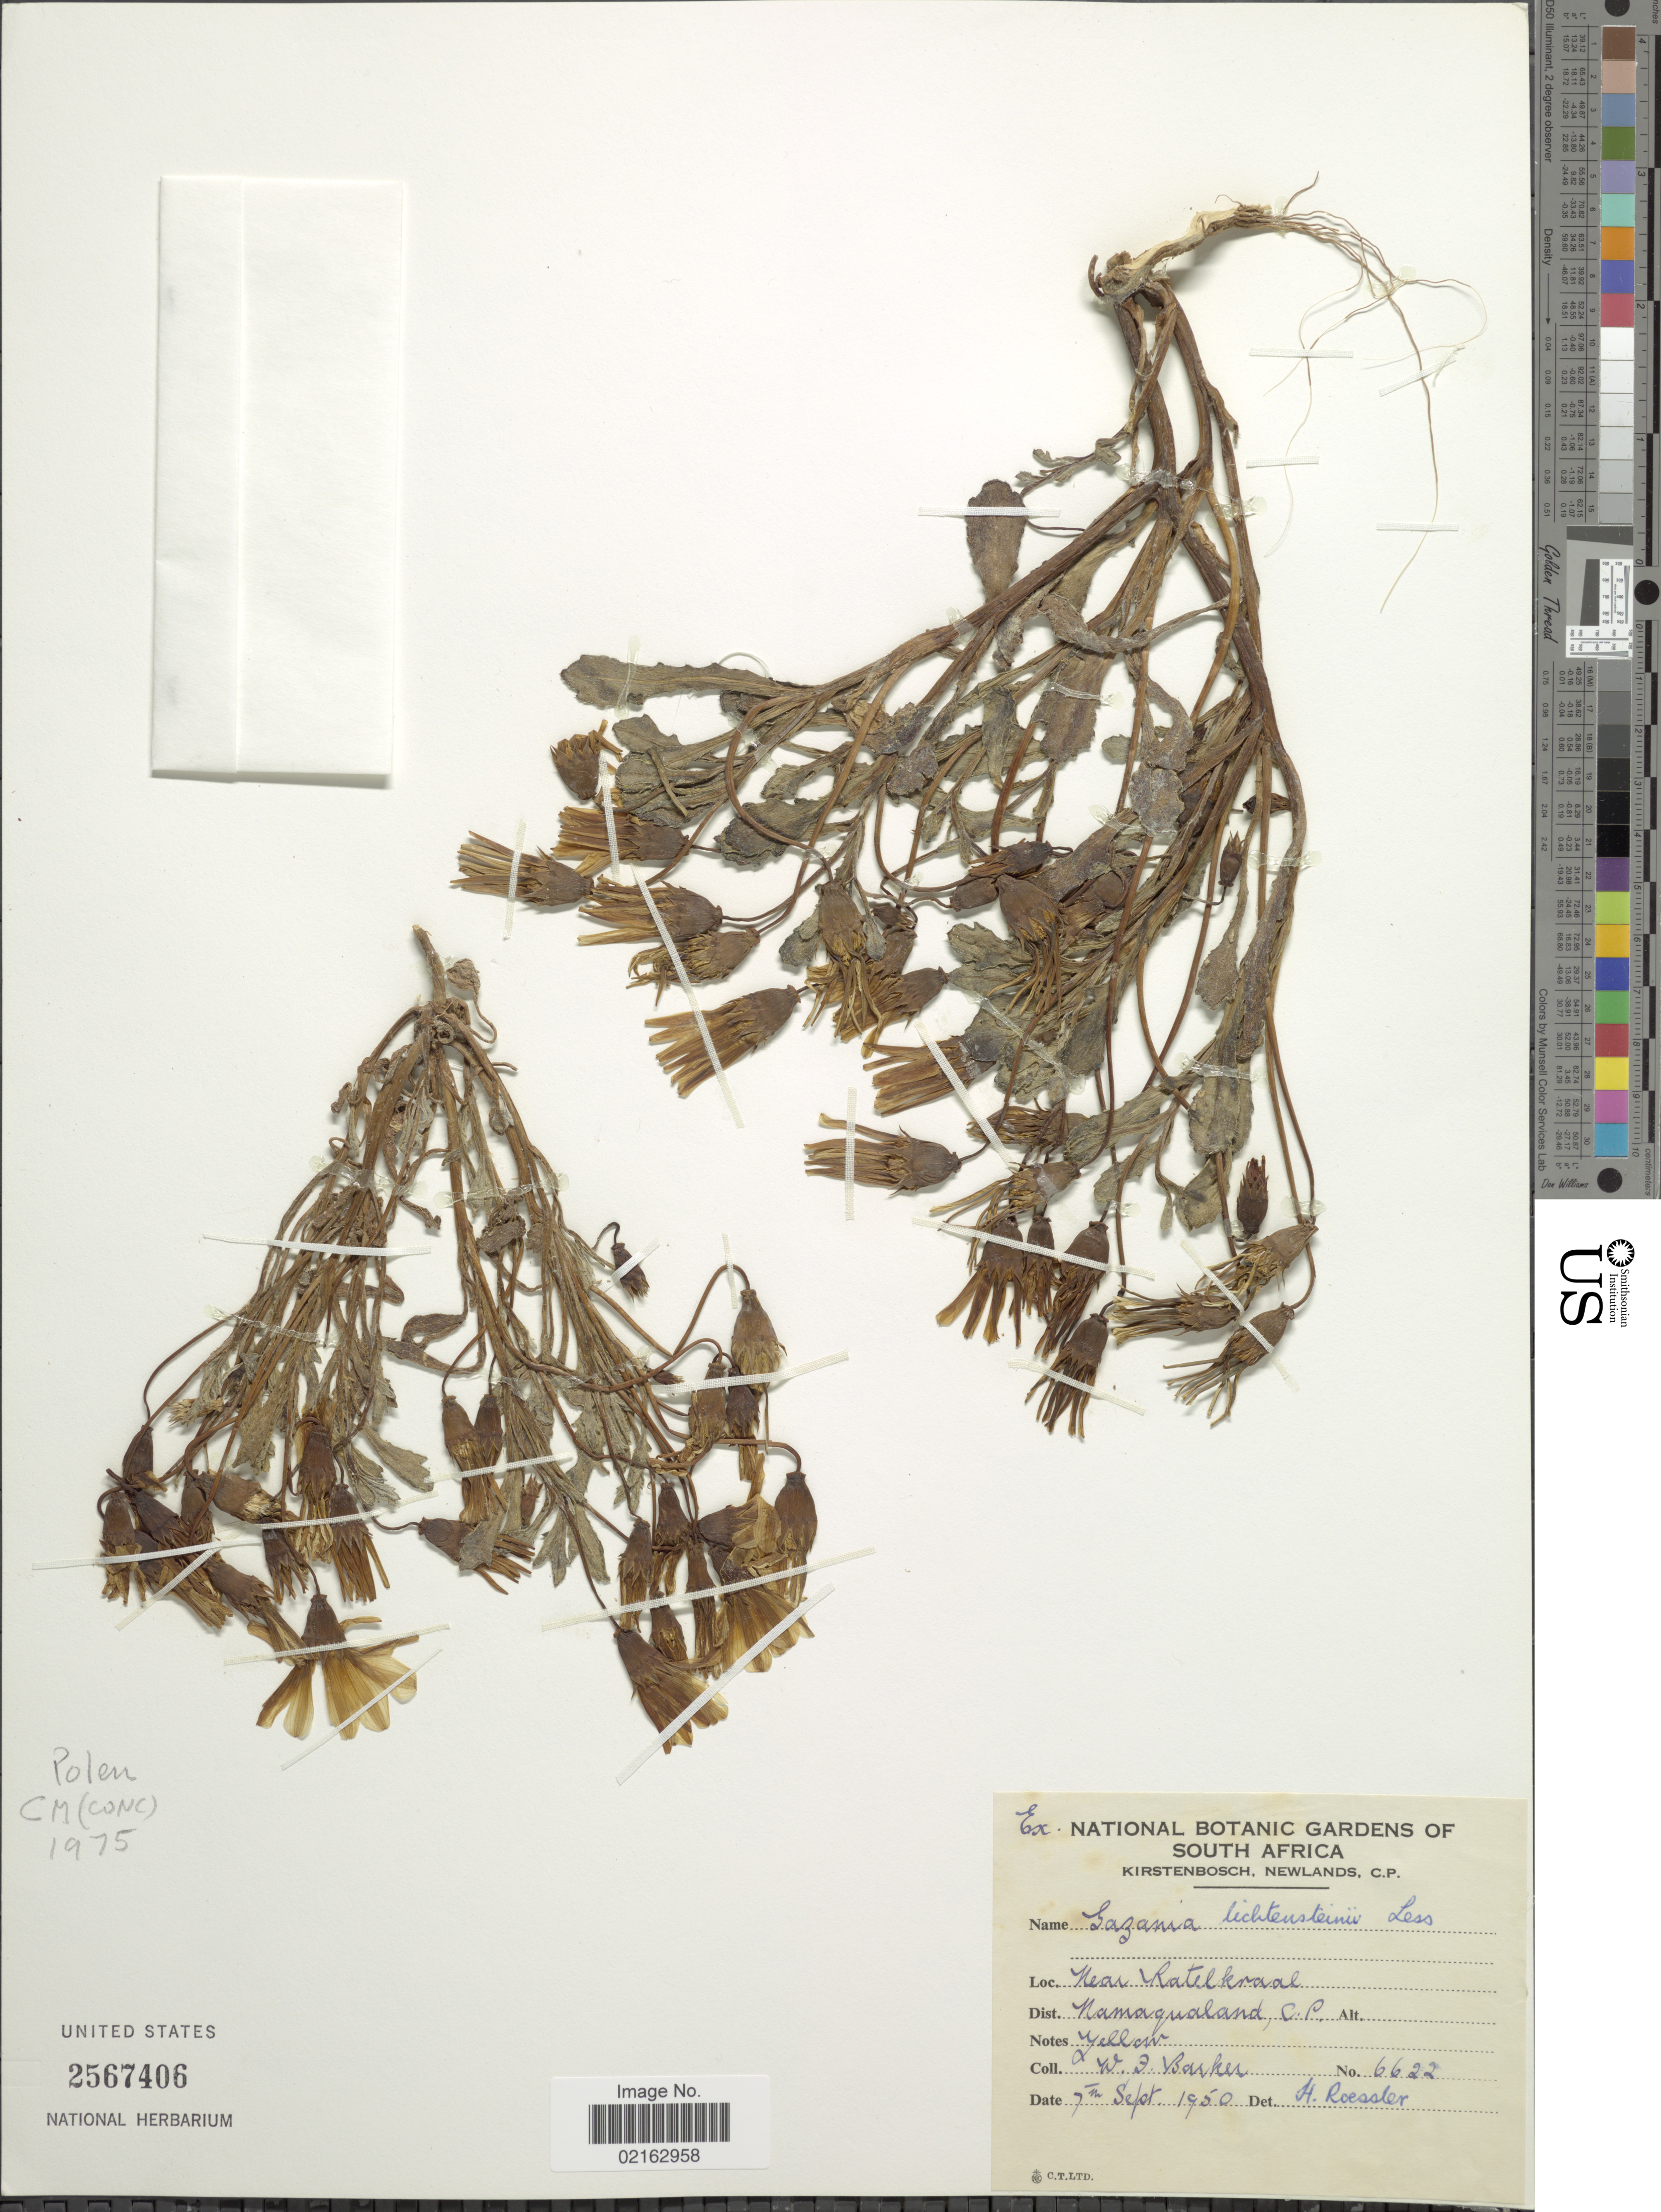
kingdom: Plantae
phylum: Tracheophyta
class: Magnoliopsida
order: Asterales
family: Asteraceae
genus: Gazania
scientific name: Gazania lichtensteinii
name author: Less.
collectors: W. F. Barker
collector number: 6622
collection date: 1950-09-07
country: South Africa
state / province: Northern Cape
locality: Near Ratelkraal. Dist. Namaqualand, C.P.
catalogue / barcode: US 2567406